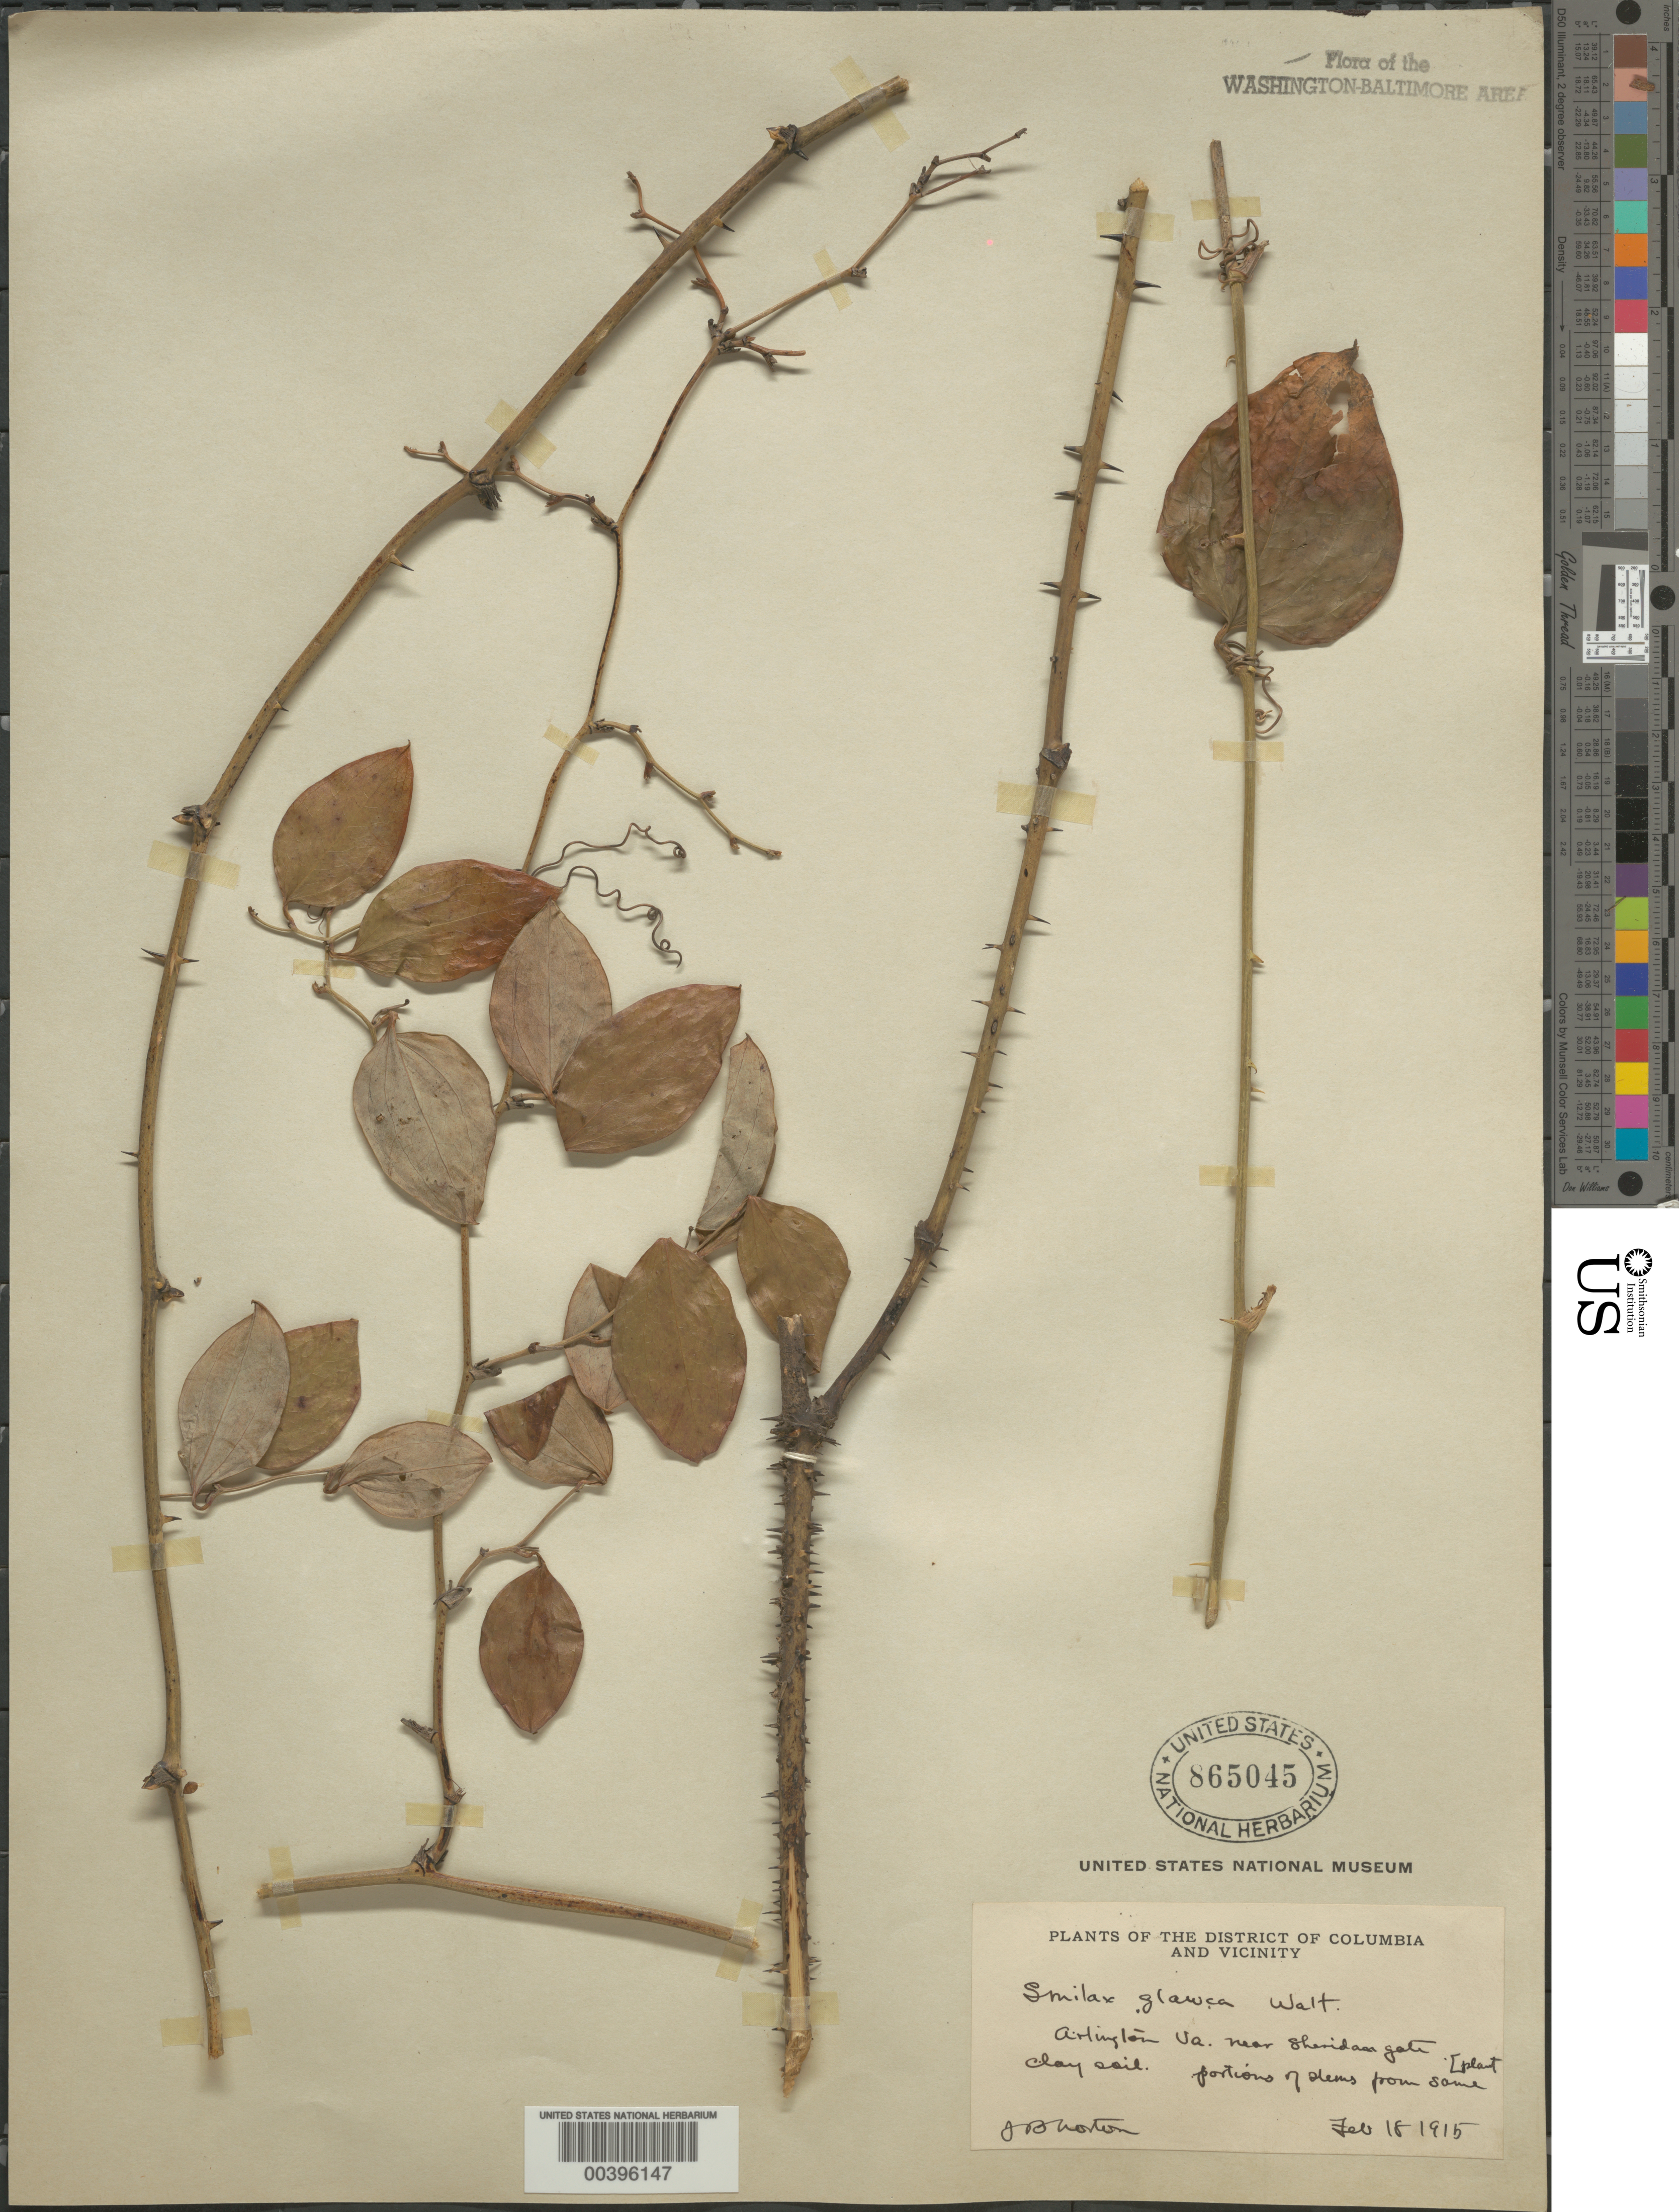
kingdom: Plantae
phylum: Tracheophyta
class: Liliopsida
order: Liliales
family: Smilacaceae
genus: Smilax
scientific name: Smilax glauca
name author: Walter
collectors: J. Norton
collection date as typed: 18 Feb 1915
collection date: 1915-02-18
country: United States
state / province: Virginia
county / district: Arlington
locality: Arlington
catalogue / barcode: US 865045